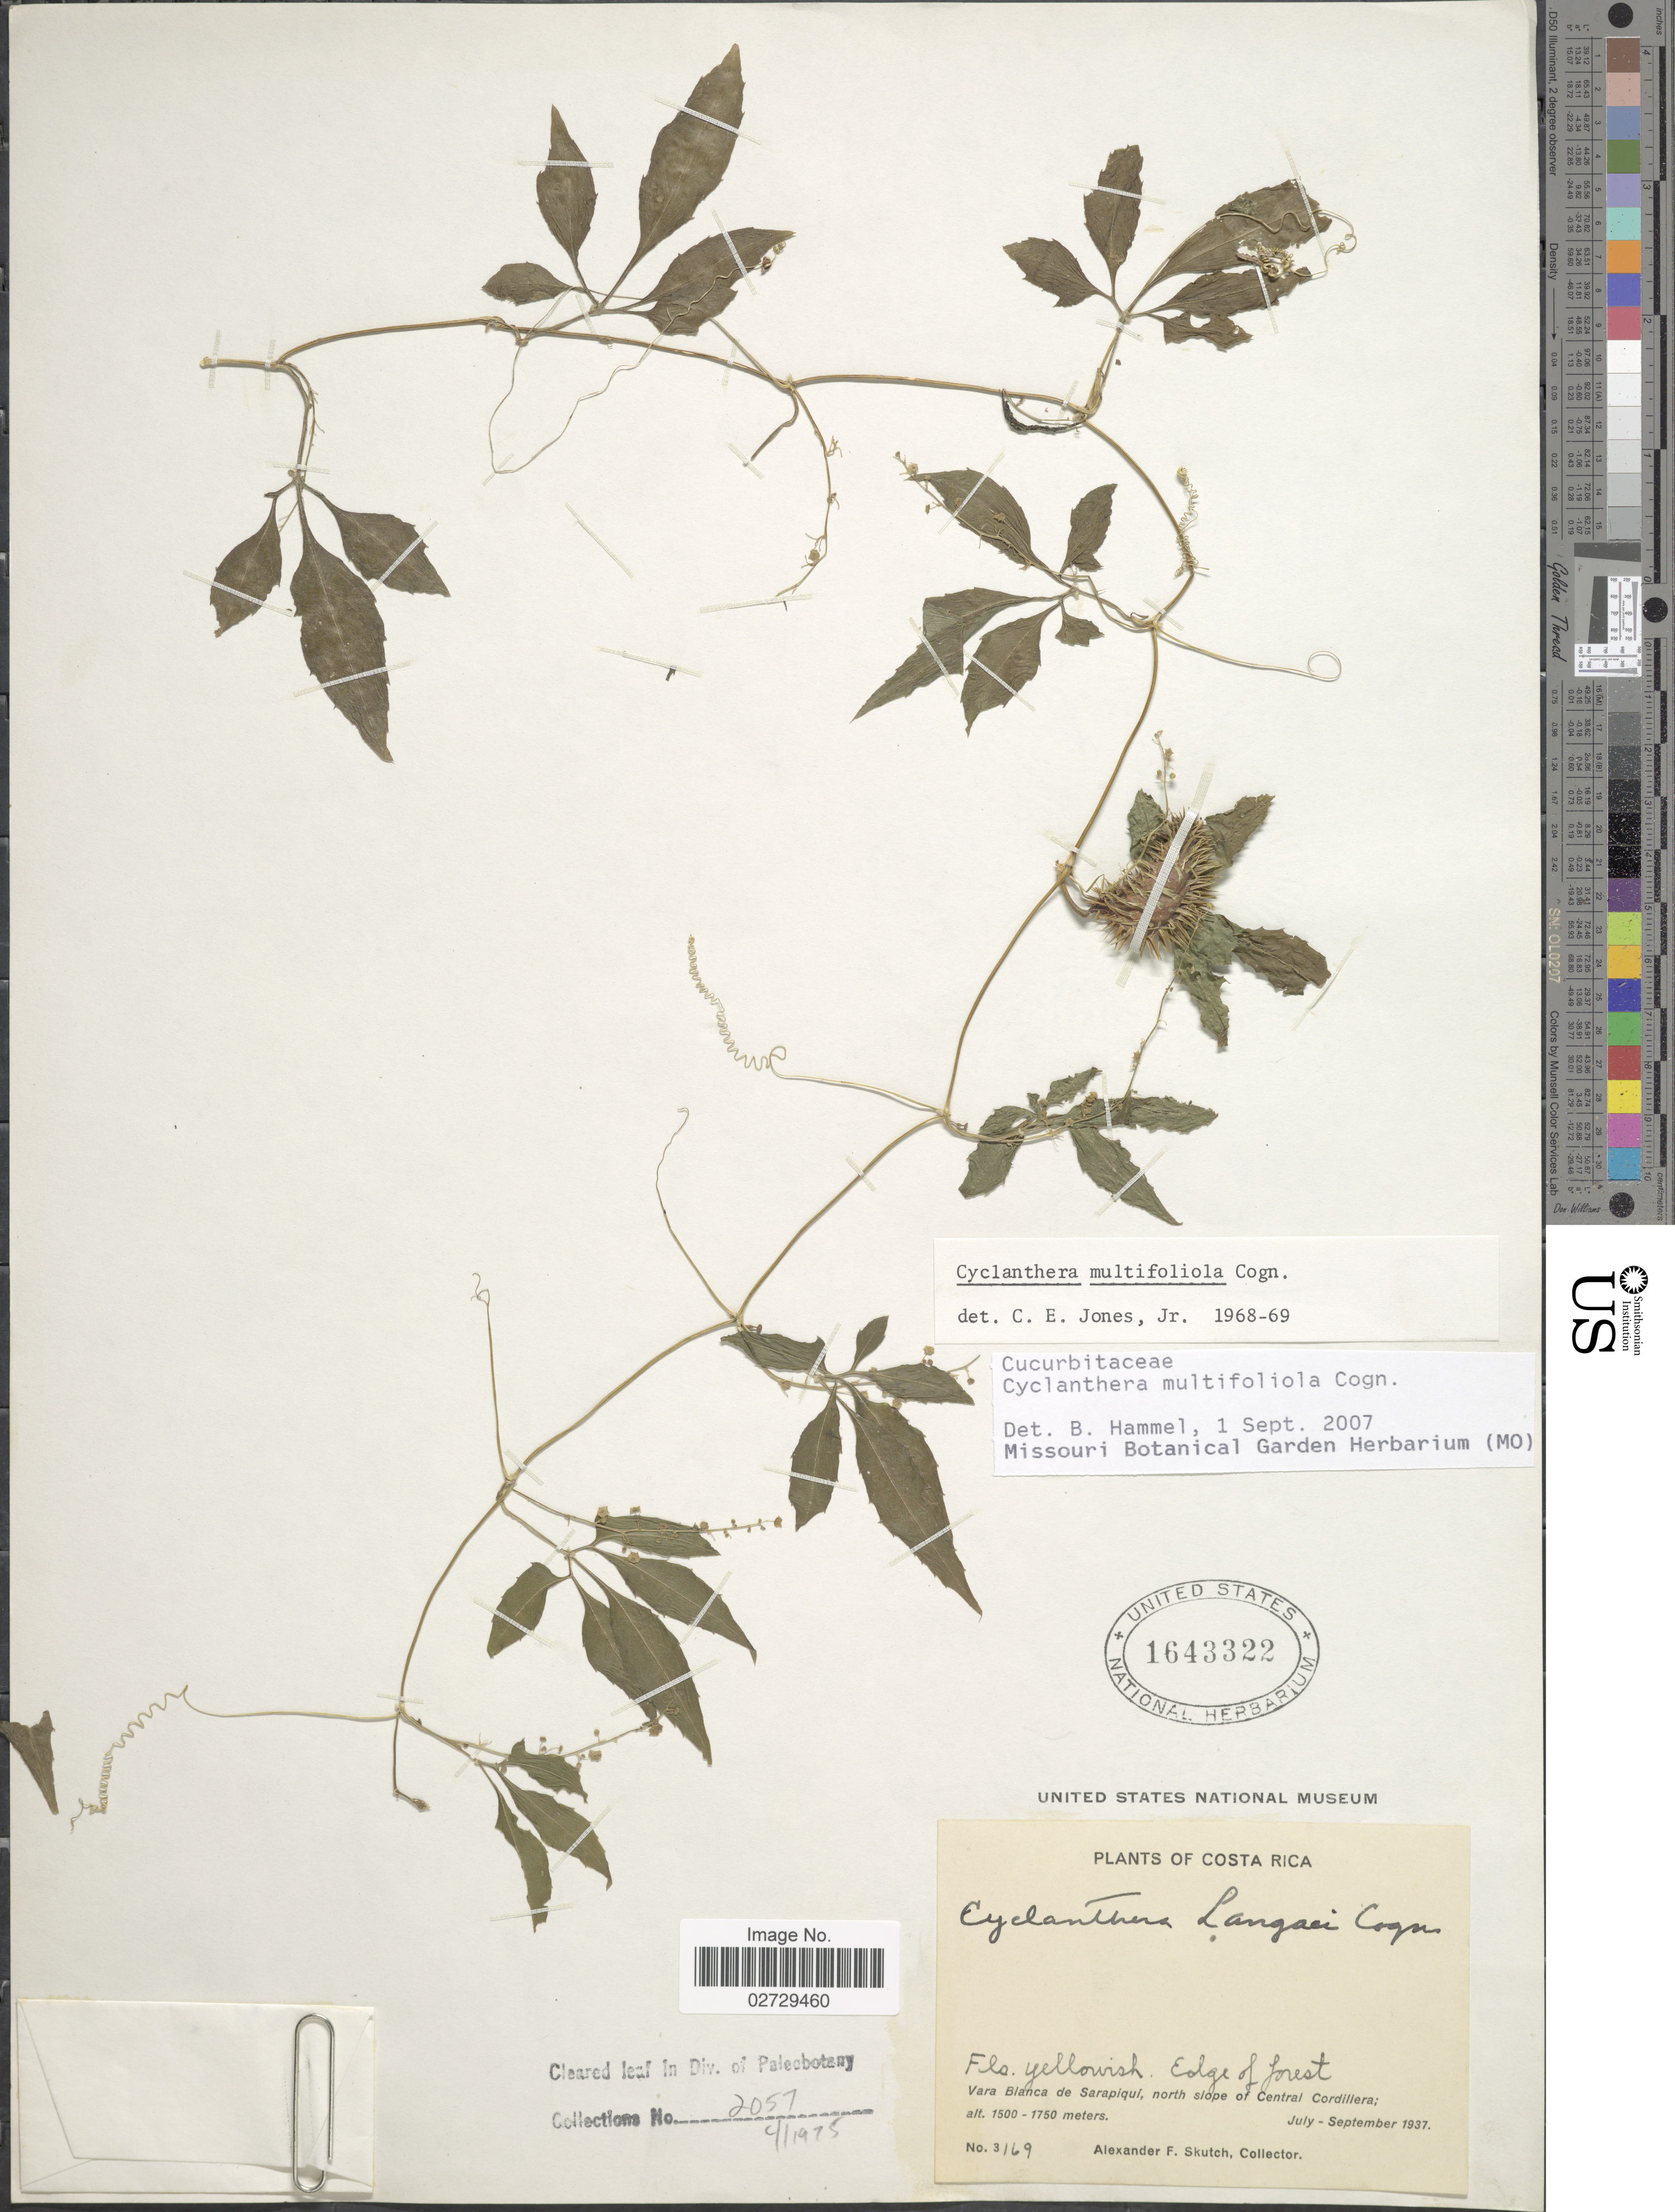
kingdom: Plantae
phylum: Tracheophyta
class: Magnoliopsida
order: Cucurbitales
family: Cucurbitaceae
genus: Cyclanthera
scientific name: Cyclanthera multifoliolata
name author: Cogn.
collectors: A. F. Skutch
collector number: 3169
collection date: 1937-07/1937-09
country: Costa Rica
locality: Edge of forest. Vara Blanca de Sarapiqui, north slope of Central Cordillera.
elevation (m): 1500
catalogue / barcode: US 1643322